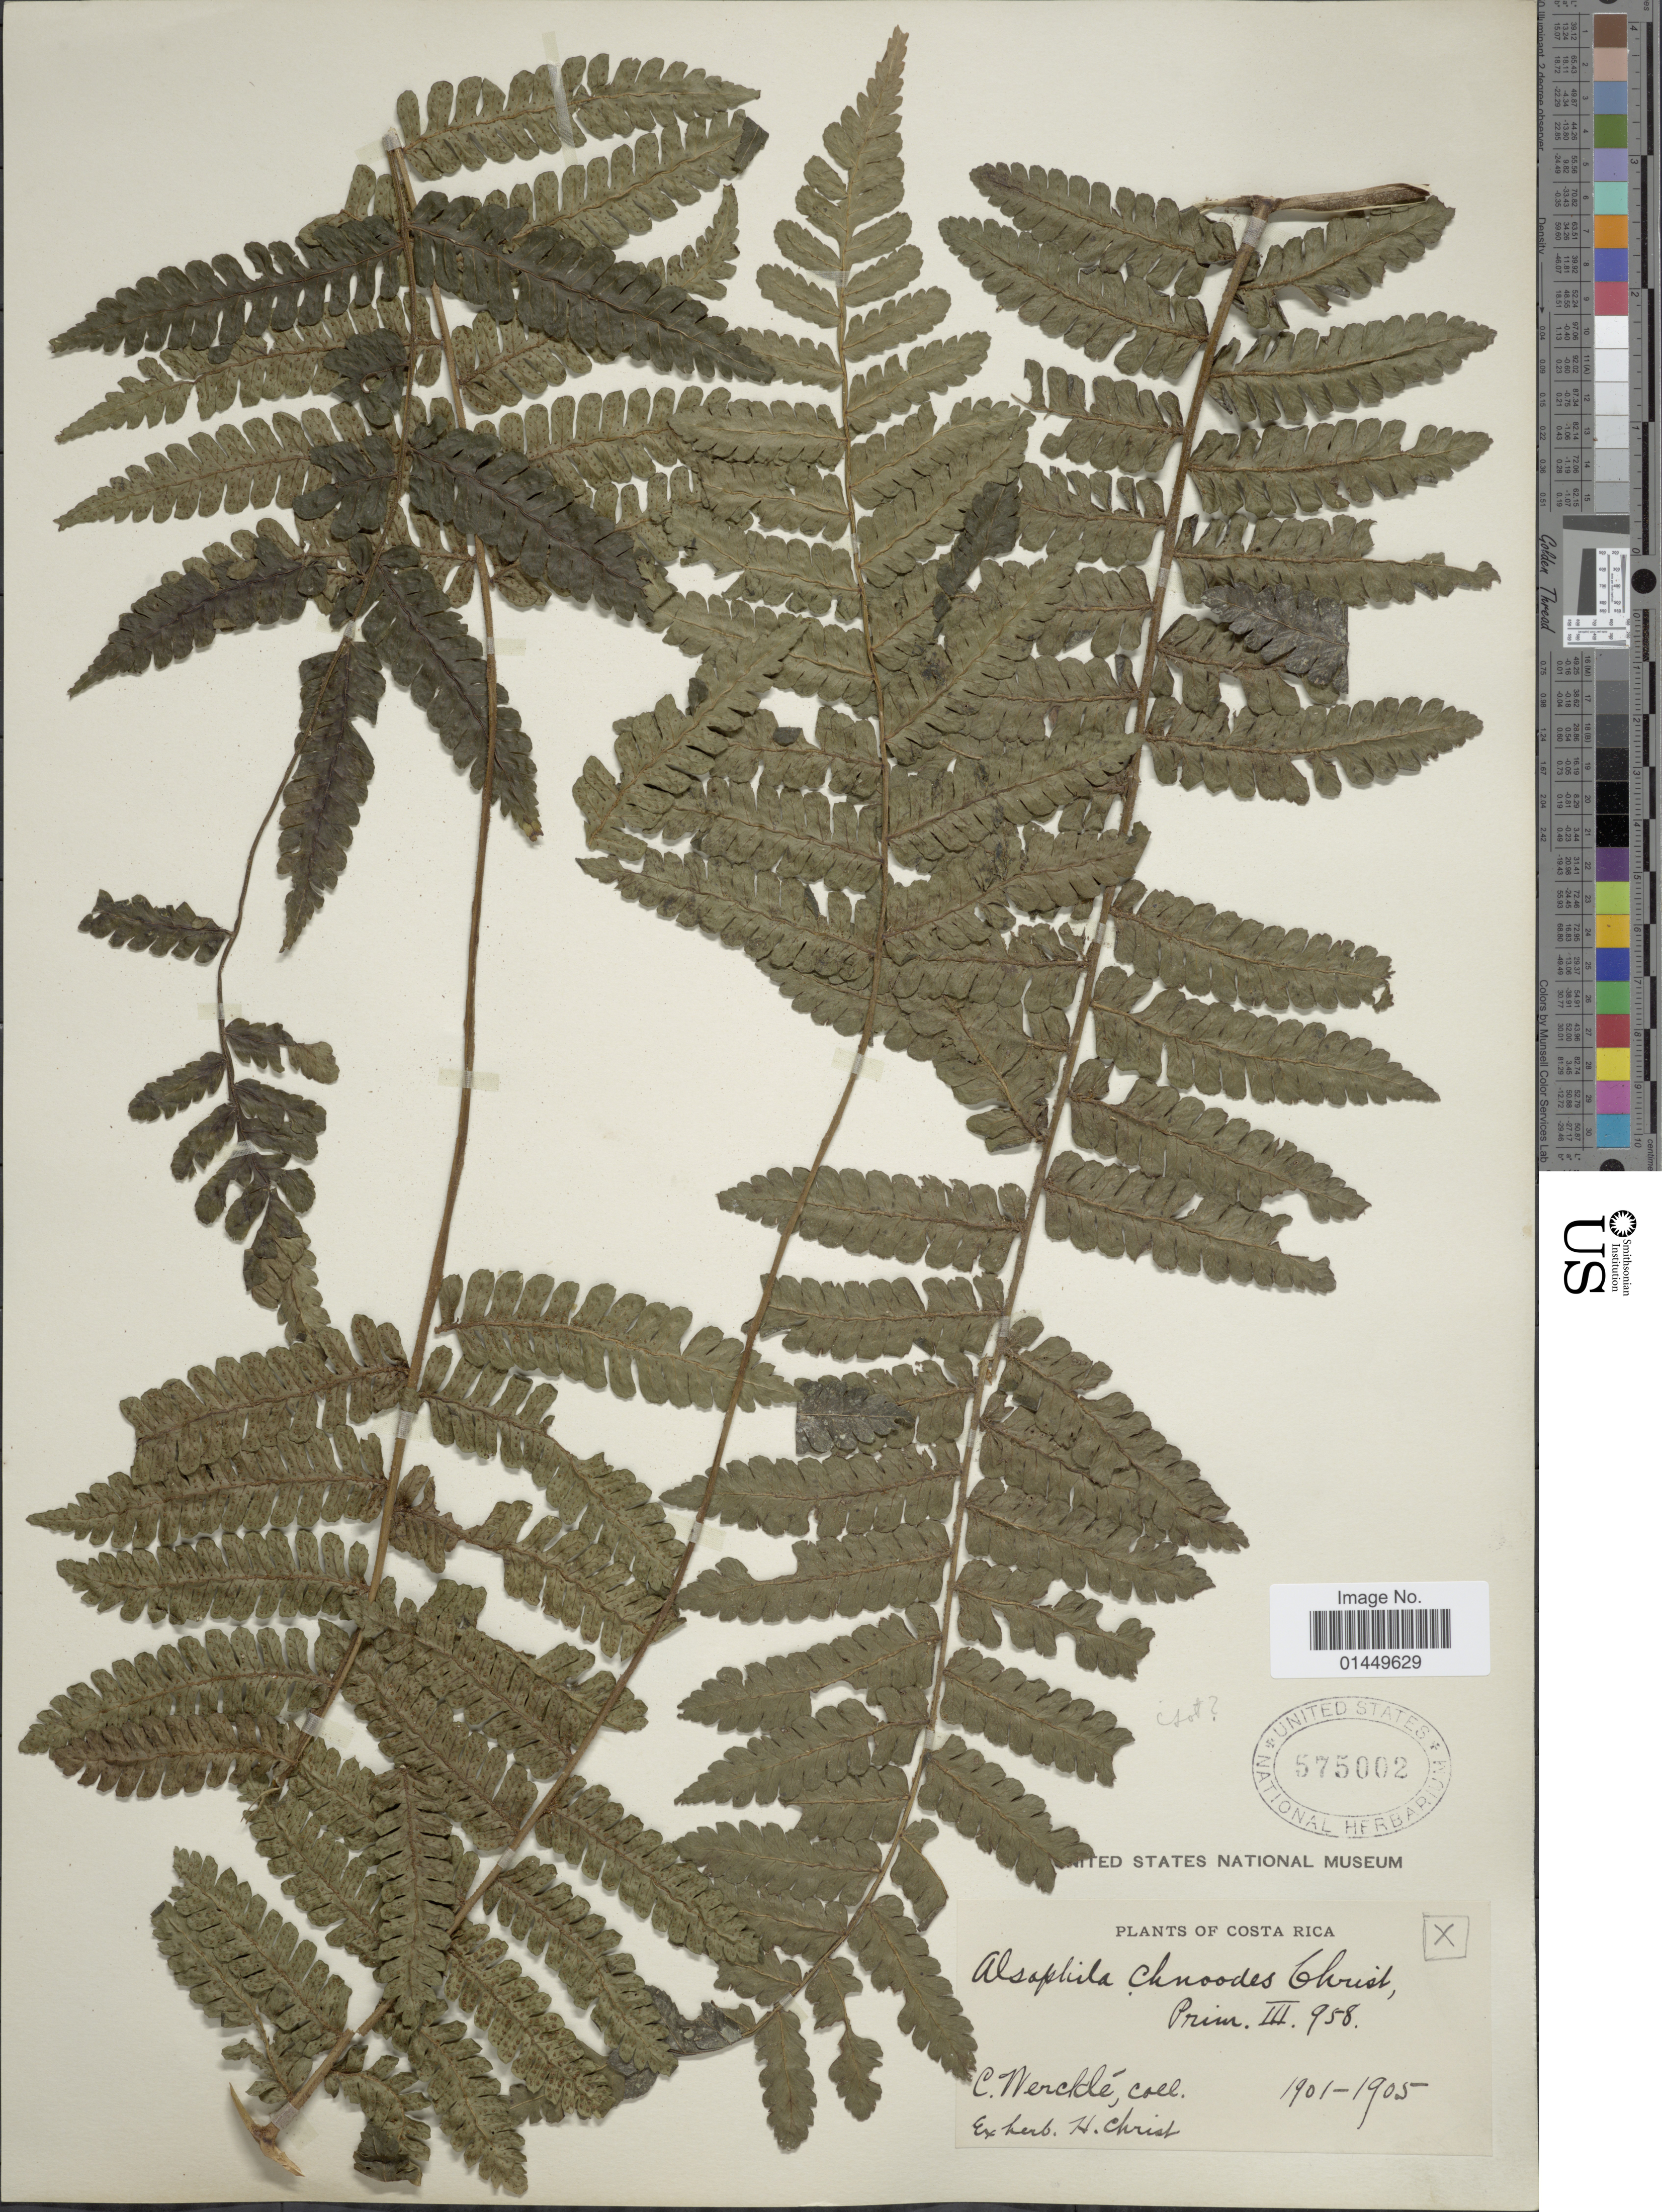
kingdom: Plantae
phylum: Tracheophyta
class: Polypodiopsida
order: Cyatheales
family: Cyatheaceae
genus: Cyathea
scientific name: Cyathea schiedeana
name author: (C. Presl) Domin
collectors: C. C Wercklé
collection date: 1901/1905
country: Costa Rica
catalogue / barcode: US 575002